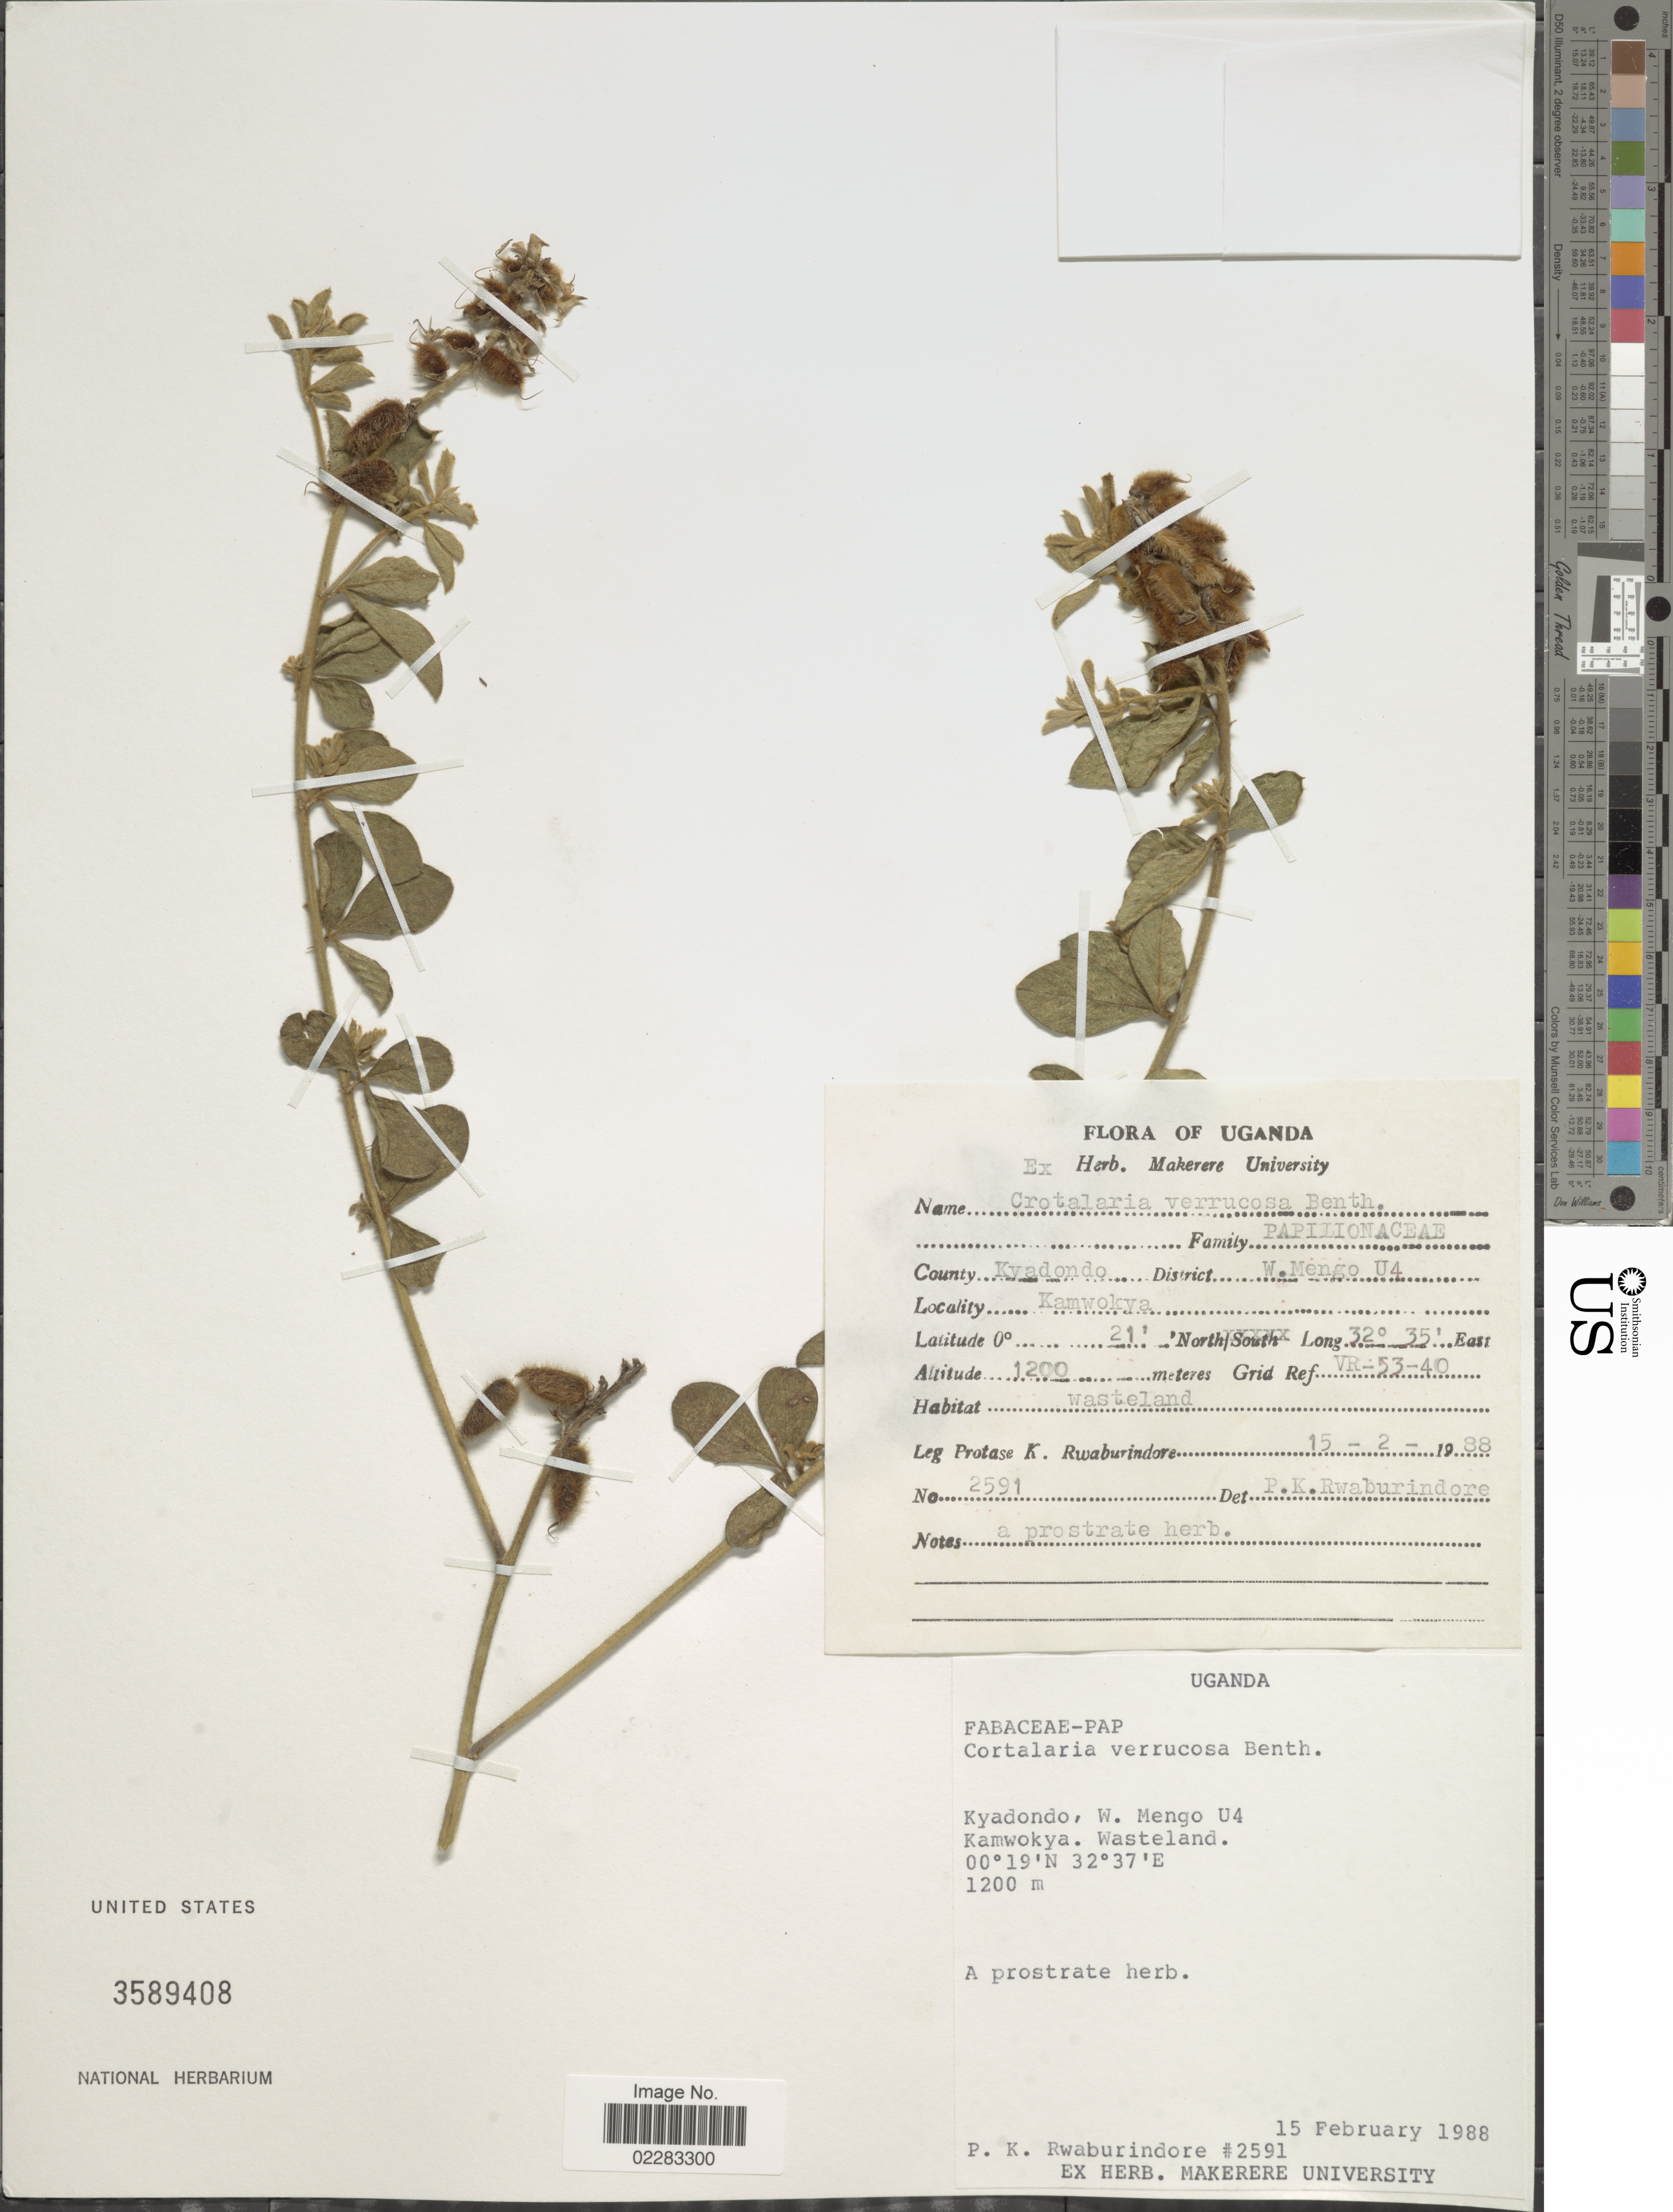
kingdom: Plantae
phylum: Tracheophyta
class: Magnoliopsida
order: Fabales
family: Fabaceae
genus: Crotalaria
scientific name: Crotalaria vasculosa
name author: Benth.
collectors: P. Rwaburindore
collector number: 2591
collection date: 1988-02-15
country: Uganda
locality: Kyadondo, District W. Mengo U4 Kamwokya. Wasteland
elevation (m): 1200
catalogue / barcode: US 3589408